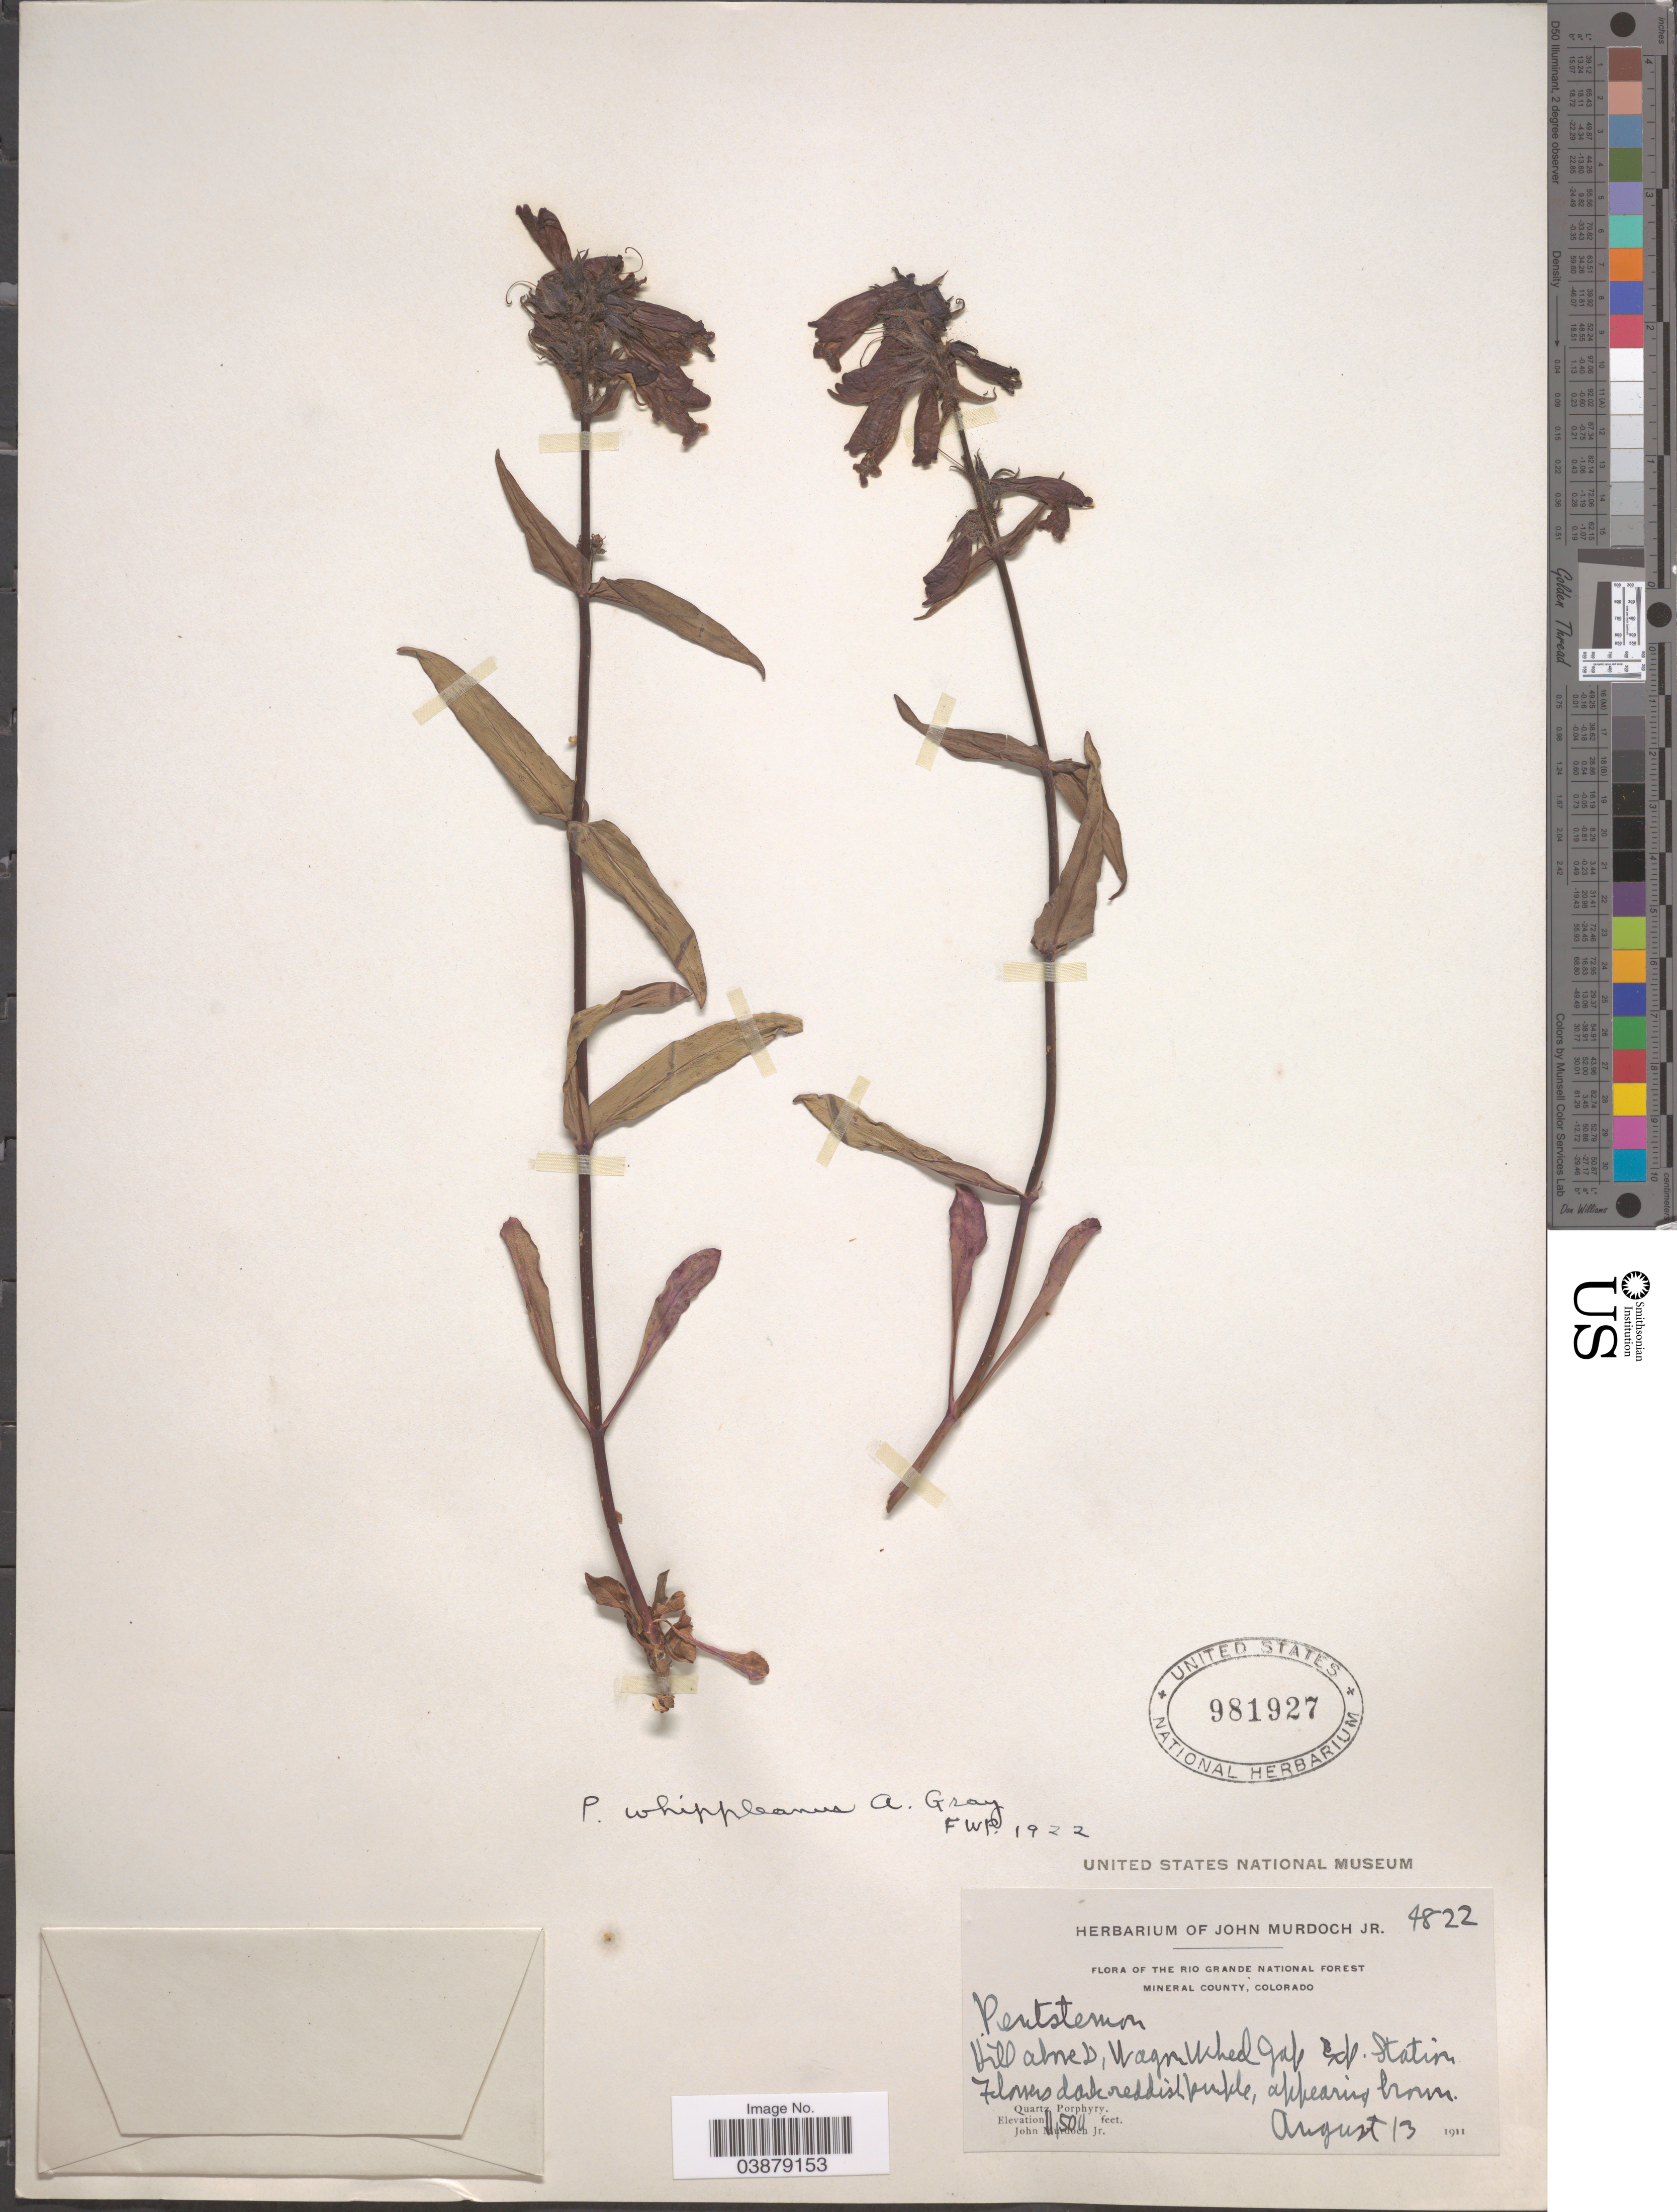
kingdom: Plantae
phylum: Tracheophyta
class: Magnoliopsida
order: Lamiales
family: Plantaginaceae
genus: Penstemon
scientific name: Penstemon whippleanus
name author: A. Gray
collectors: J. Murdoch Jr.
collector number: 4822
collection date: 1911-08-13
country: United States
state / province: Colorado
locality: Rio Grande National Forest. Mineral County. Hill above D, Wagon Wheel Gap, Exp. Station.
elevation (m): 3505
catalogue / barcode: US 981927